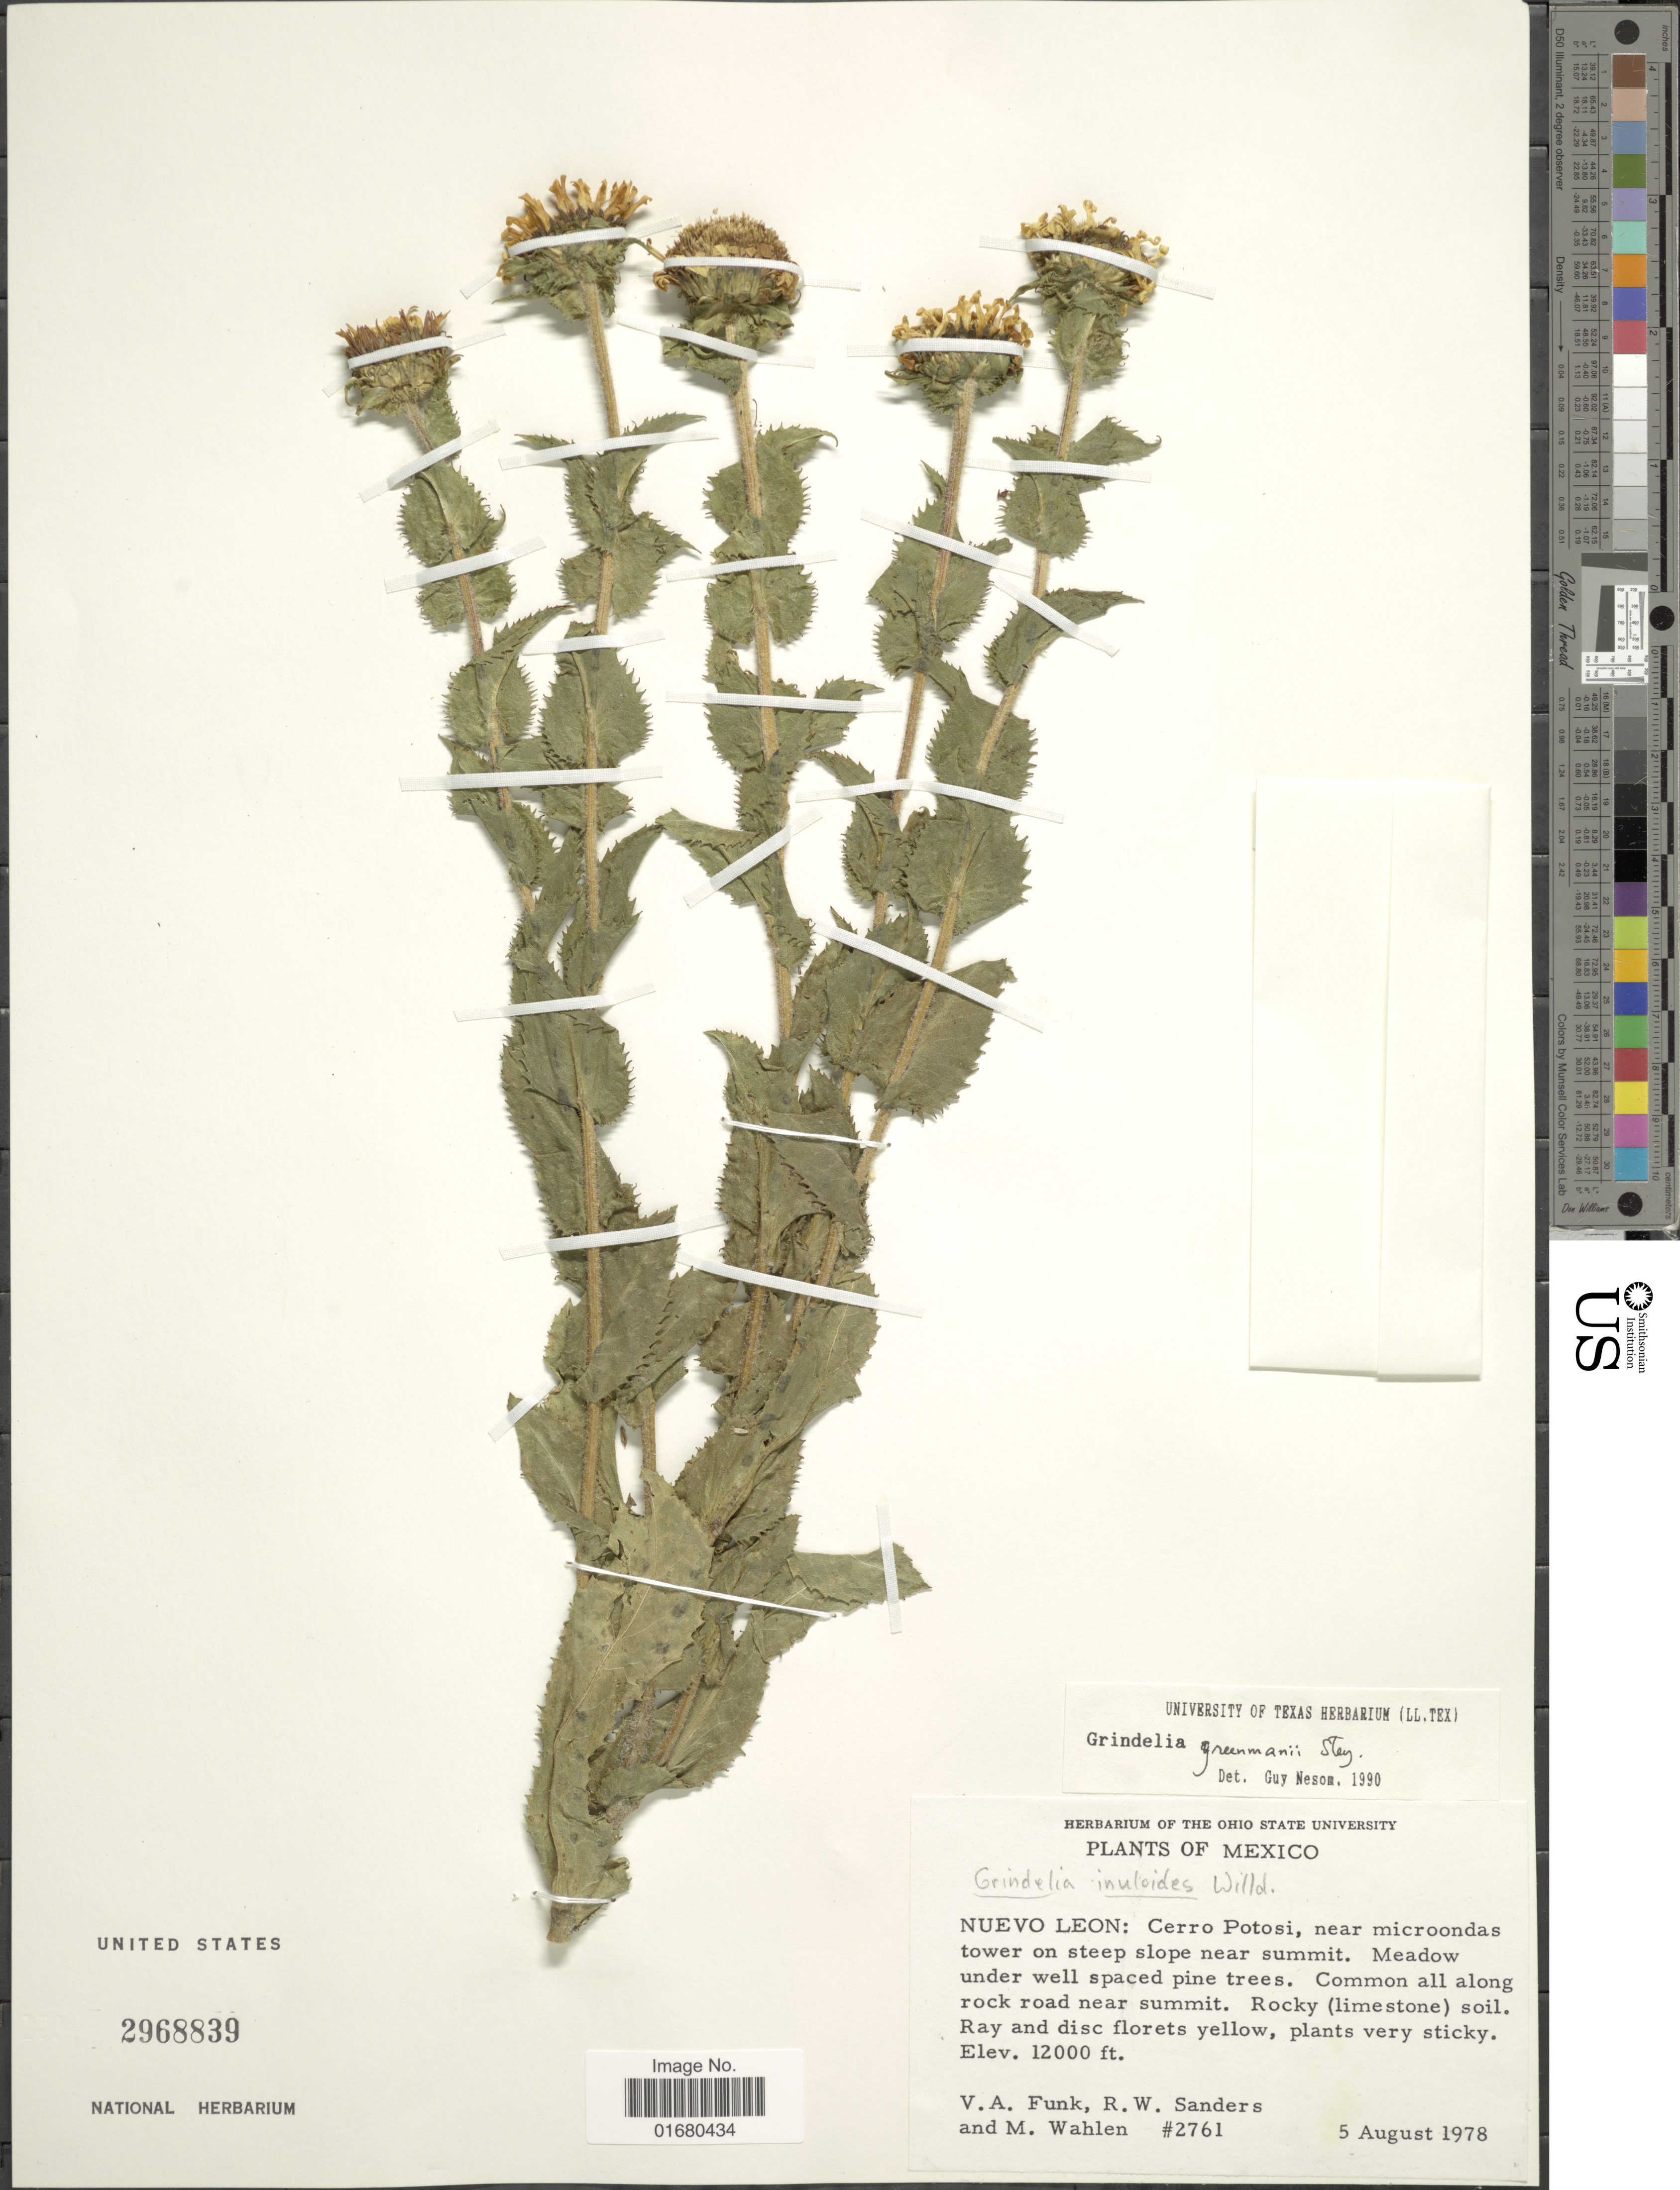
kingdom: Plantae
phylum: Tracheophyta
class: Magnoliopsida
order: Asterales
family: Asteraceae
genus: Grindelia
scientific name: Grindelia greenmanii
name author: Steyerm.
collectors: V. Funk, R. W. Sanders & M. Wahlem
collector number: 2761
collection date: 1978-08-05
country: Mexico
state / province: Nuevo León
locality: Cerro Potosi, near microondas tower on steep slope near summit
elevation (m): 3658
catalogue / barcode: US 2968839